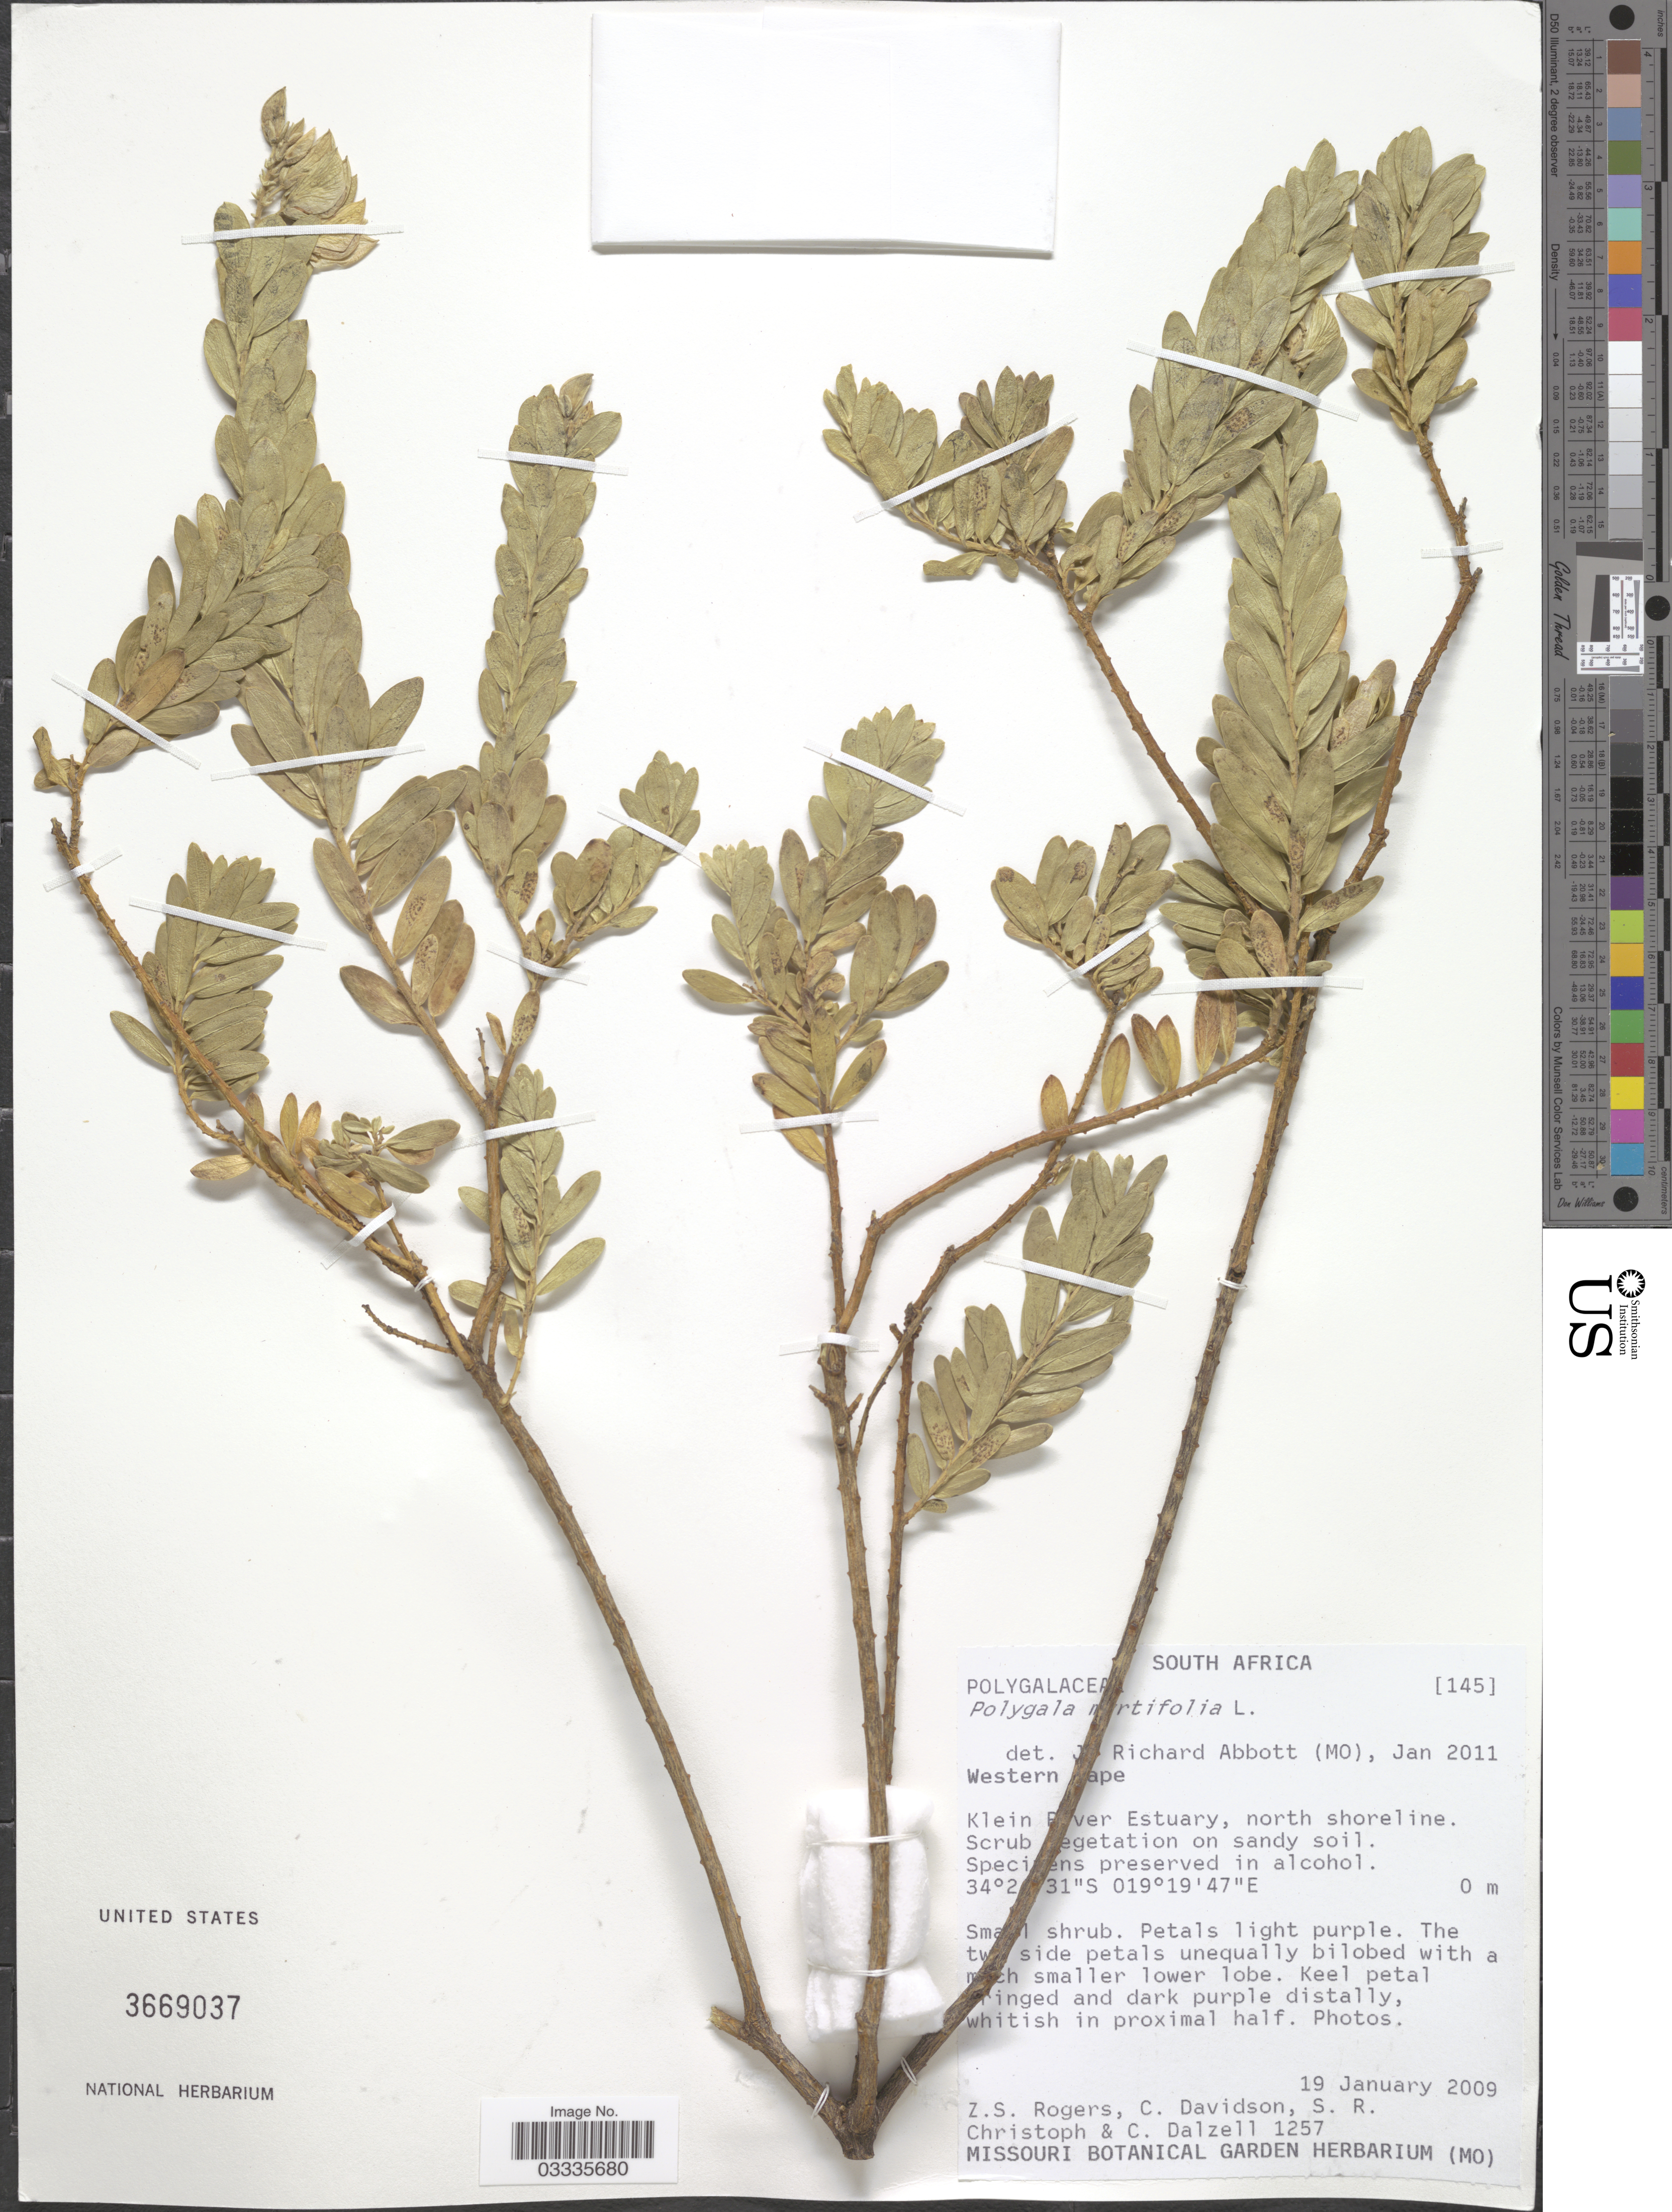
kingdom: Plantae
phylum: Tracheophyta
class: Magnoliopsida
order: Fabales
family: Polygalaceae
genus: Polygala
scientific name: Polygala myrtifolia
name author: L.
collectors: Z. S. Rogers, C. Davidson, S. Christoph & C. Dalzell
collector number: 1257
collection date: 2009-01-19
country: South Africa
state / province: Western Cape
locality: Klein River Estuary, north shoreline.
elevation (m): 0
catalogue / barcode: US 3669037